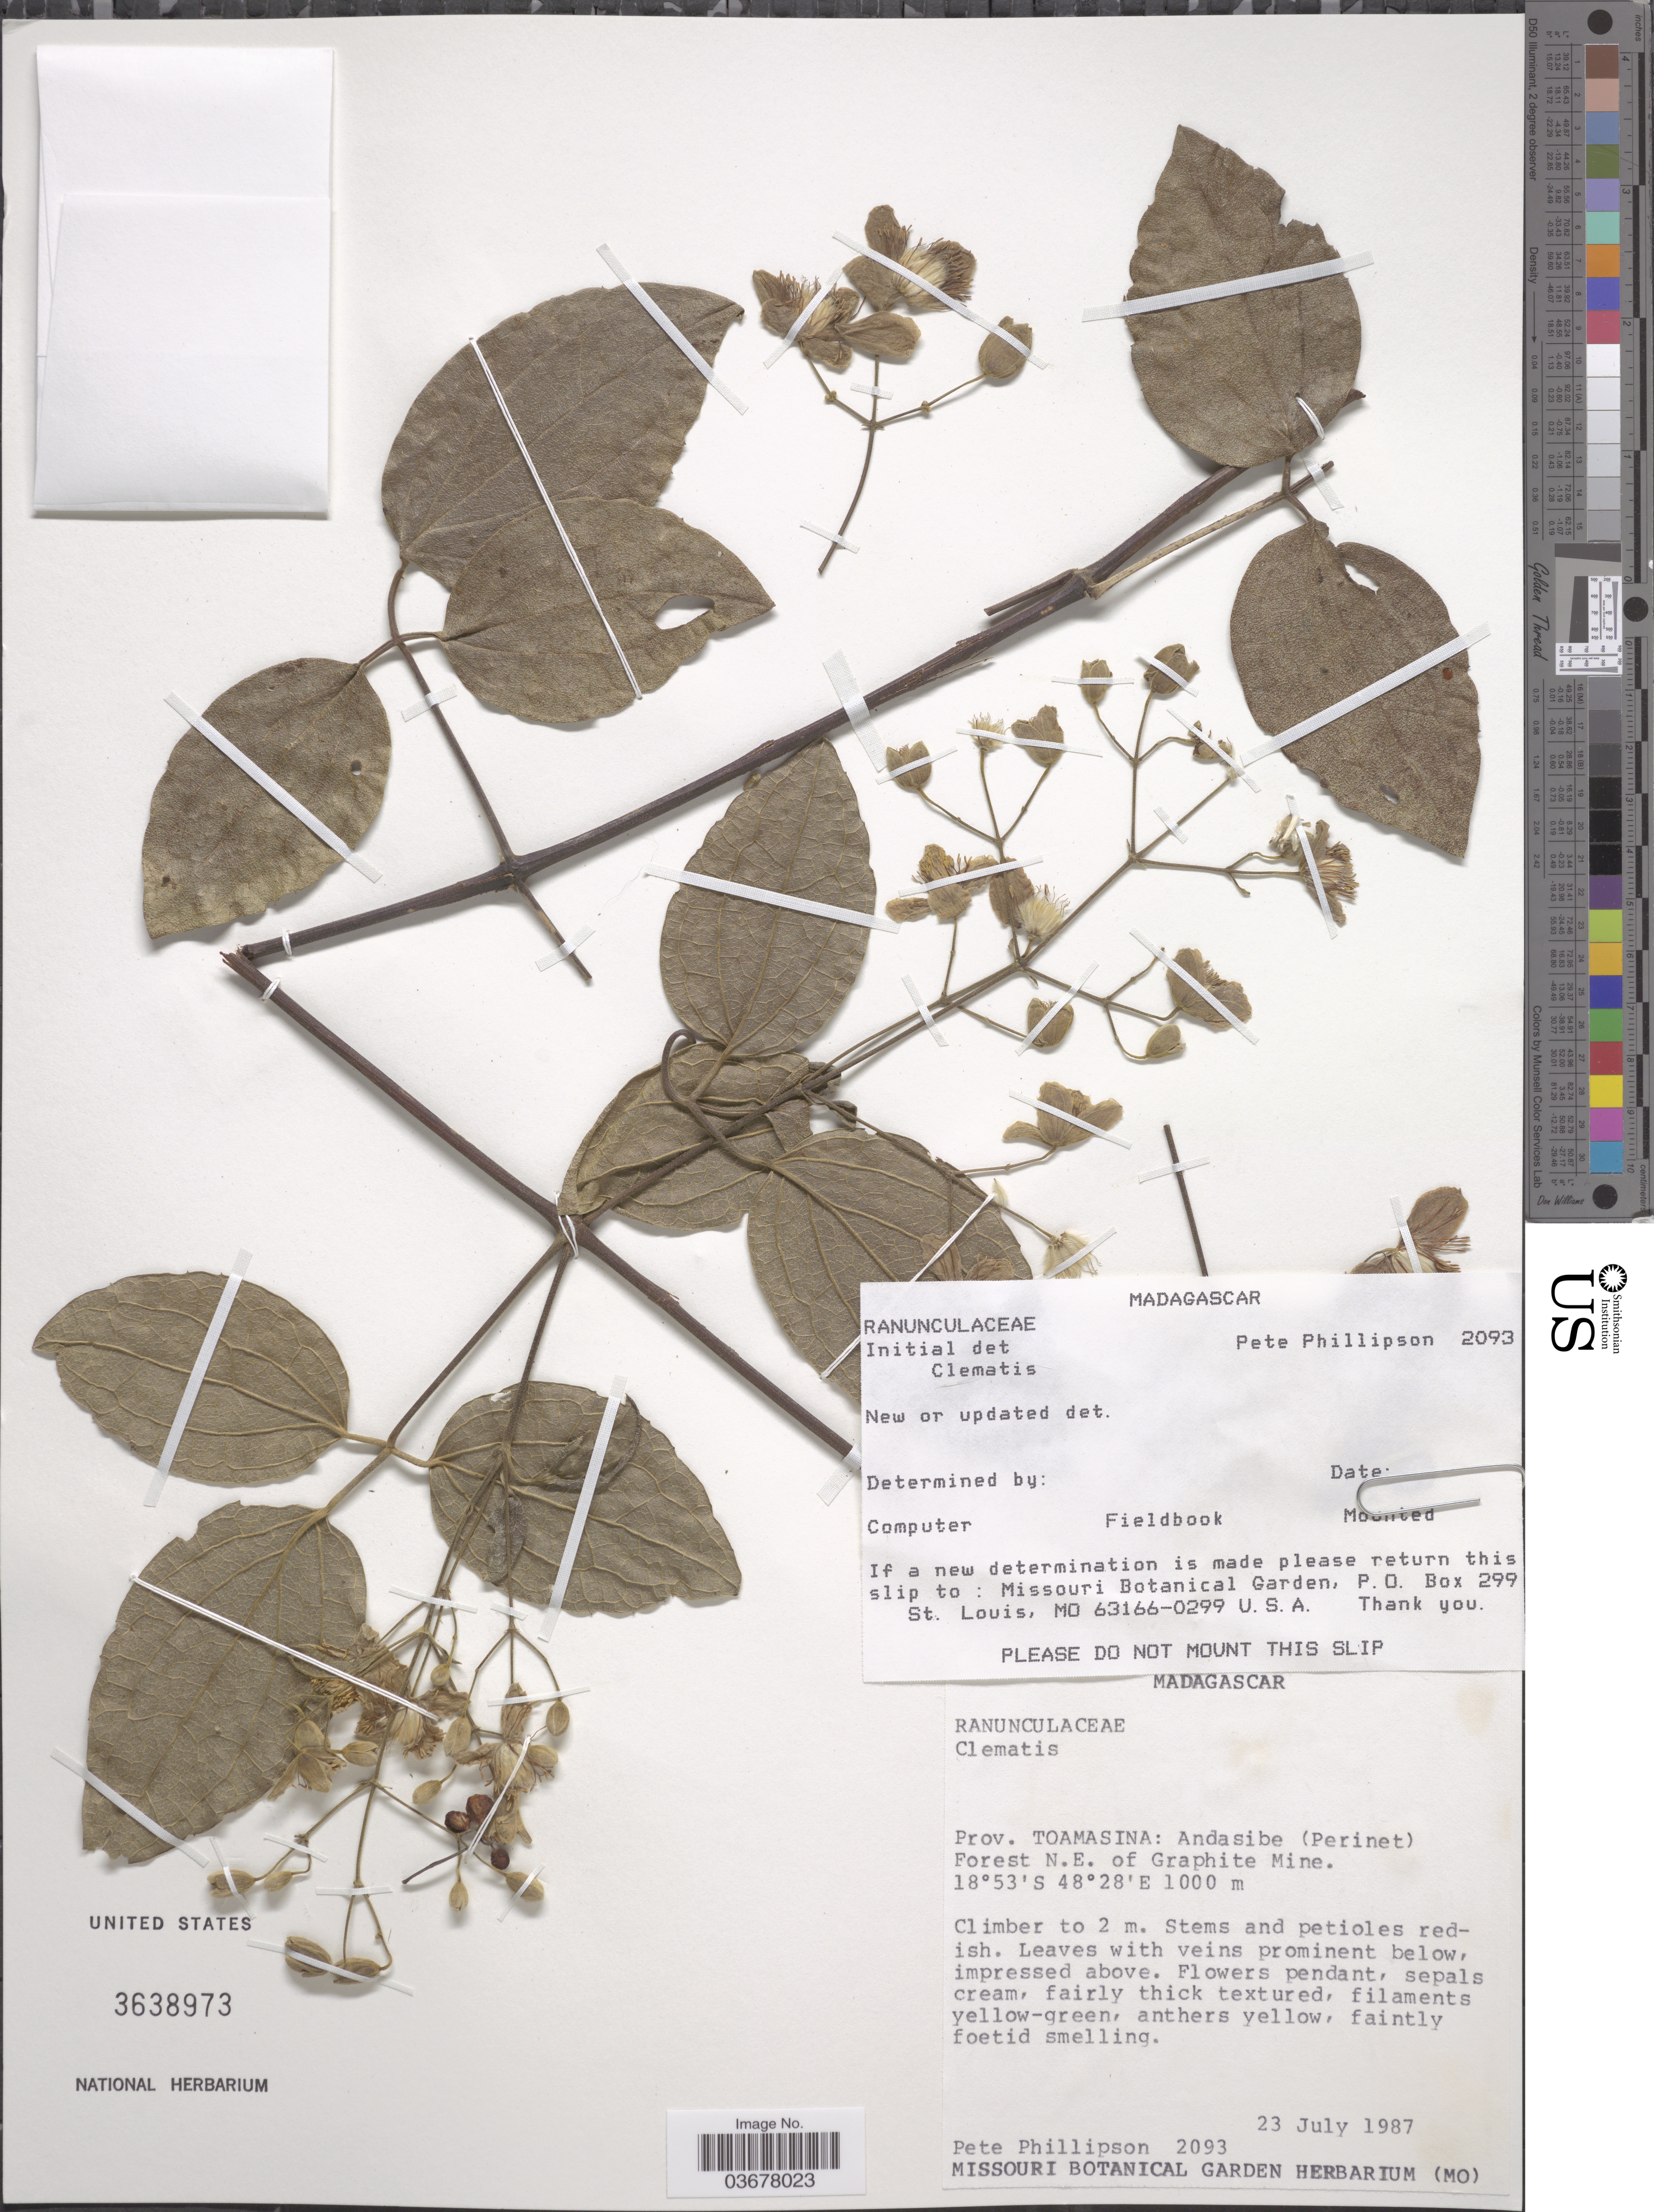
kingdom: Plantae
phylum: Tracheophyta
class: Magnoliopsida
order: Ranunculales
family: Ranunculaceae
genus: Clematis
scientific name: Clematis sp.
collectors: P. B. Phillipson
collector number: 2093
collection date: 1987-07-23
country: Madagascar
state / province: Alaotra Mangoro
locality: Prov. Toamasina: Andasibe (Perinet). Forest N.E. of Graphite Mine.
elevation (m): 1000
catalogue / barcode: US 3638973